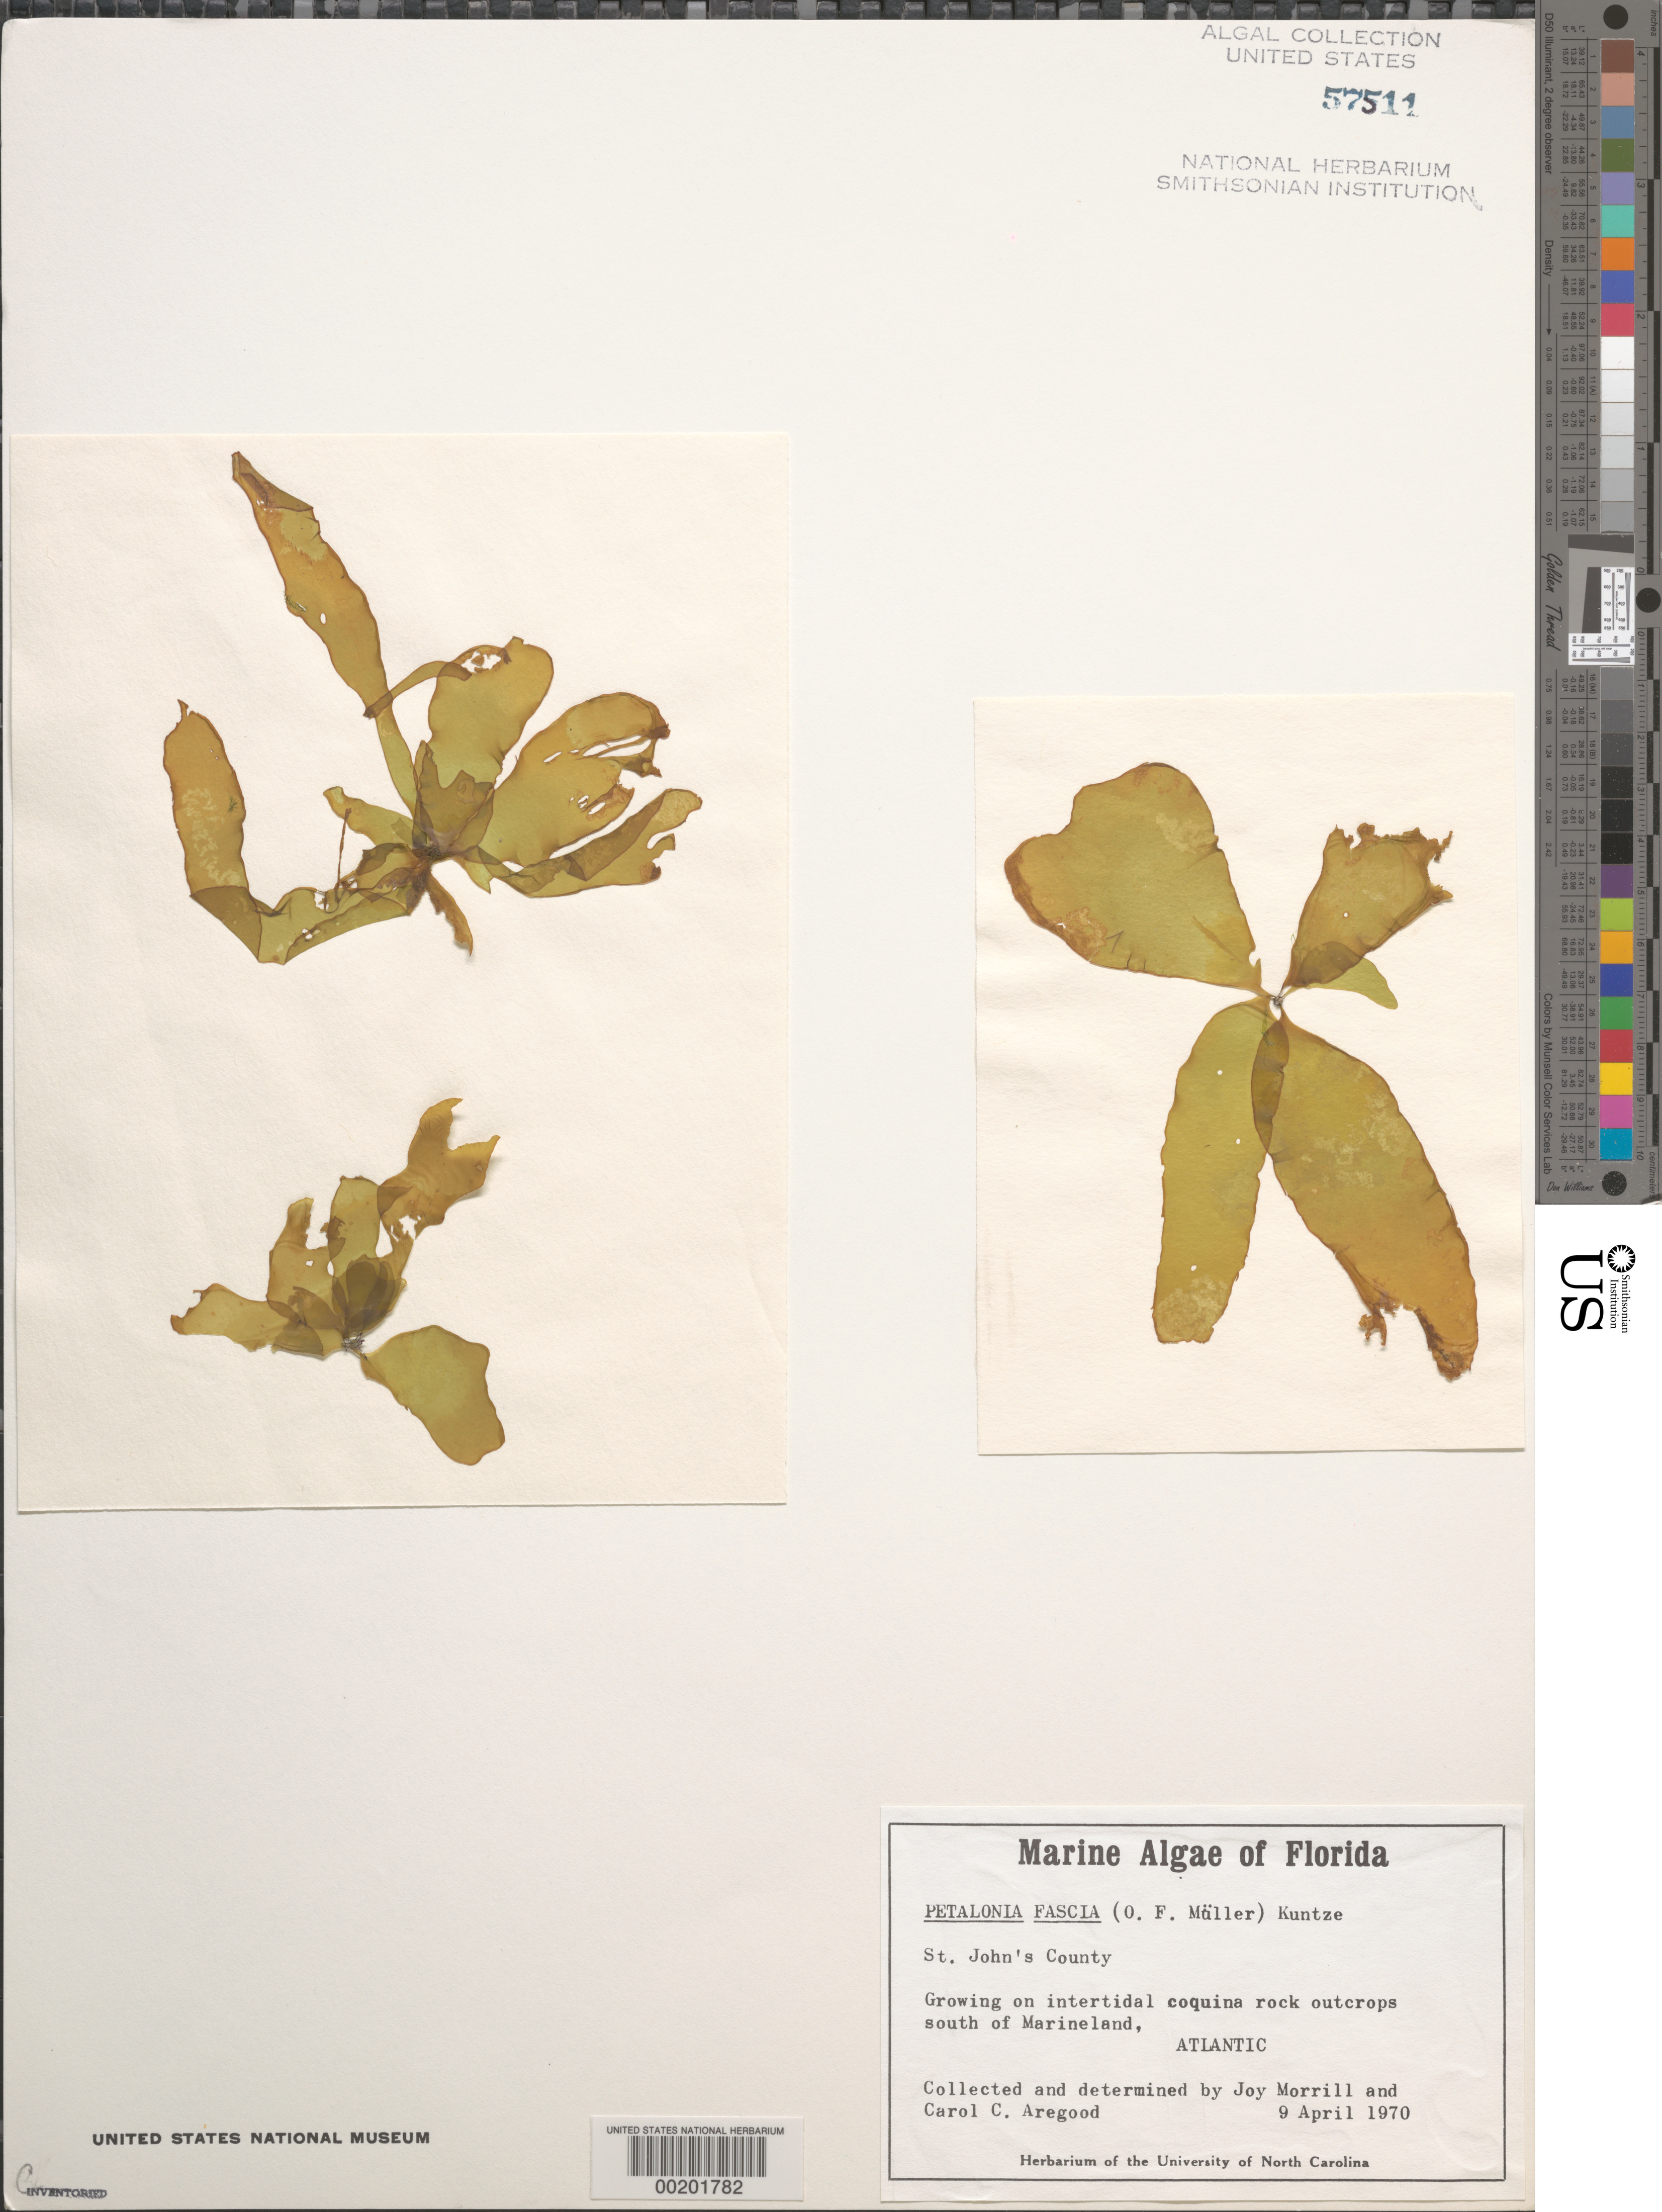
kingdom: Chromista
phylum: Ochrophyta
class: Phaeophyceae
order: Scytosiphonales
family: Scytosiphonaceae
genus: Petalonia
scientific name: Petalonia fascia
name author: (O.F. Müller) Kuntze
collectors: J. Morrill & C. Aregood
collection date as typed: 09 Apr 1970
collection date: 1970-04-09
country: United States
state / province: Florida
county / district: Saint Johns County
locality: Atlantic Ocean south of Marineland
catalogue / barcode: US 57511